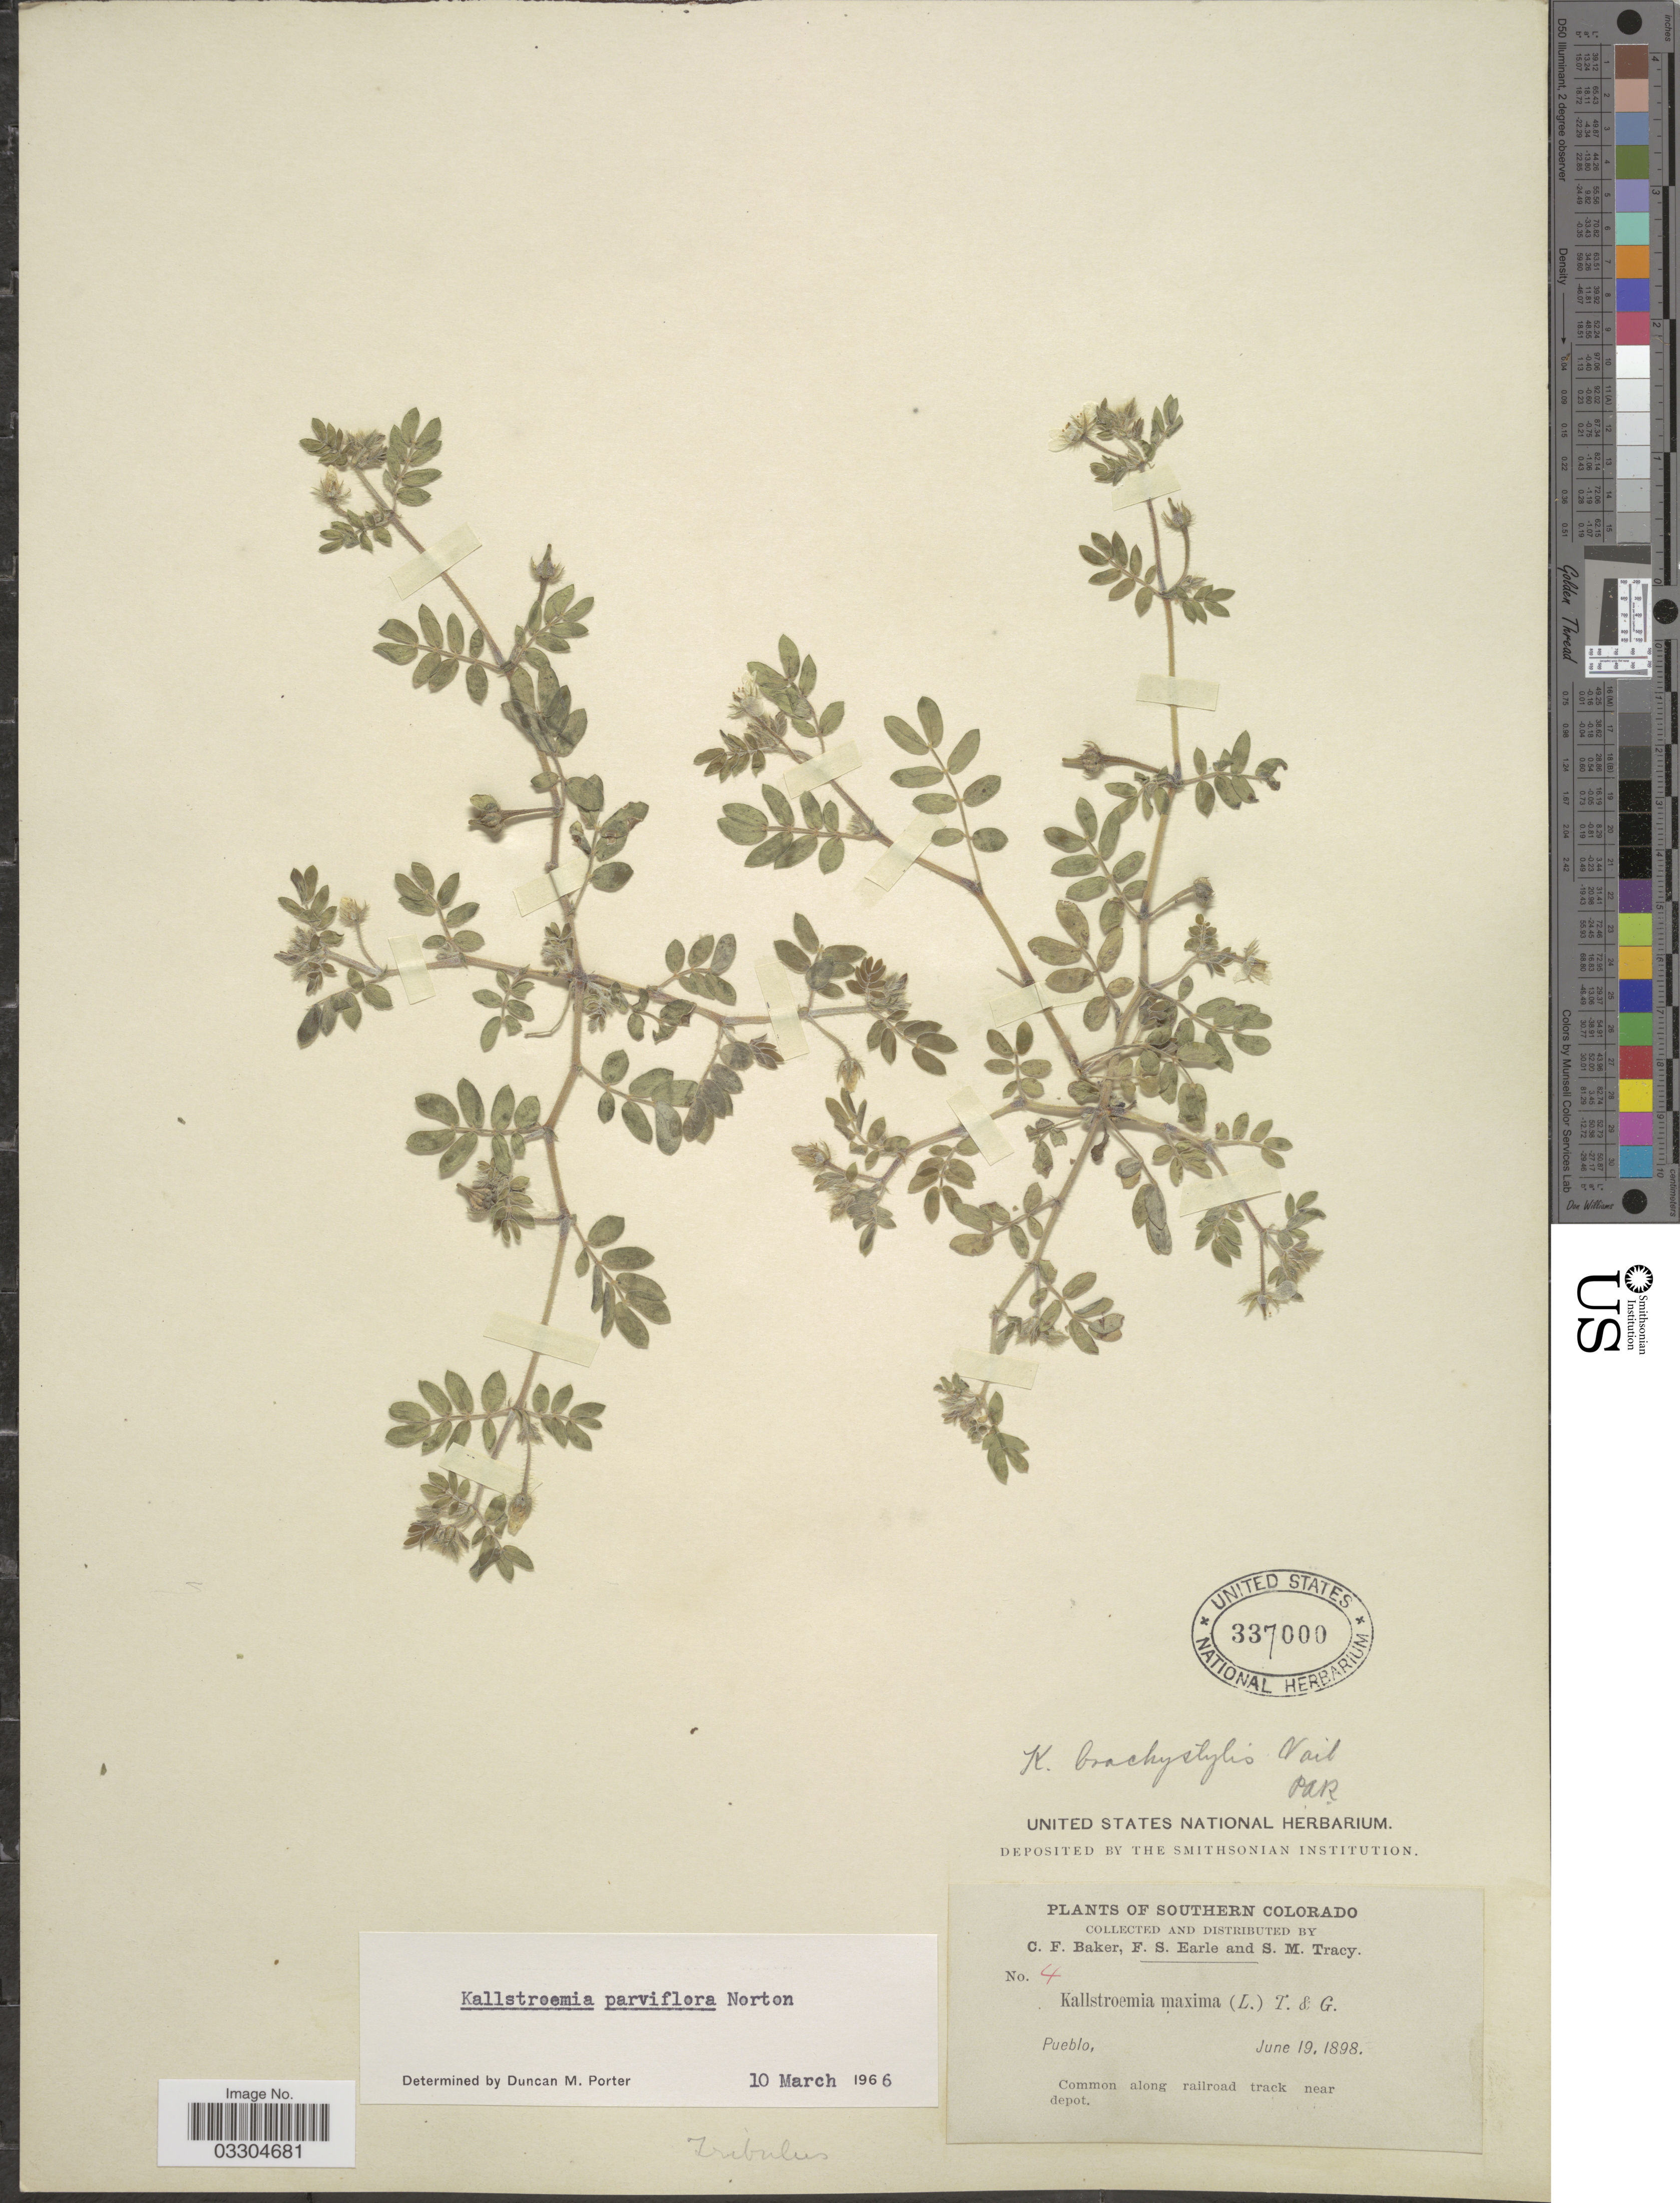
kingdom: Plantae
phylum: Tracheophyta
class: Magnoliopsida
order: Zygophyllales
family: Zygophyllaceae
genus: Kallstroemia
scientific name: Kallstroemia parviflora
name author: Norton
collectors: C. F. Baker, F. S. Earle & S. M. Tracy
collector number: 4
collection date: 1898-06-19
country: United States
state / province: Colorado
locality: Southern Colorado. Pueblo. Along railroad track near depot.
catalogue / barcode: US 337000